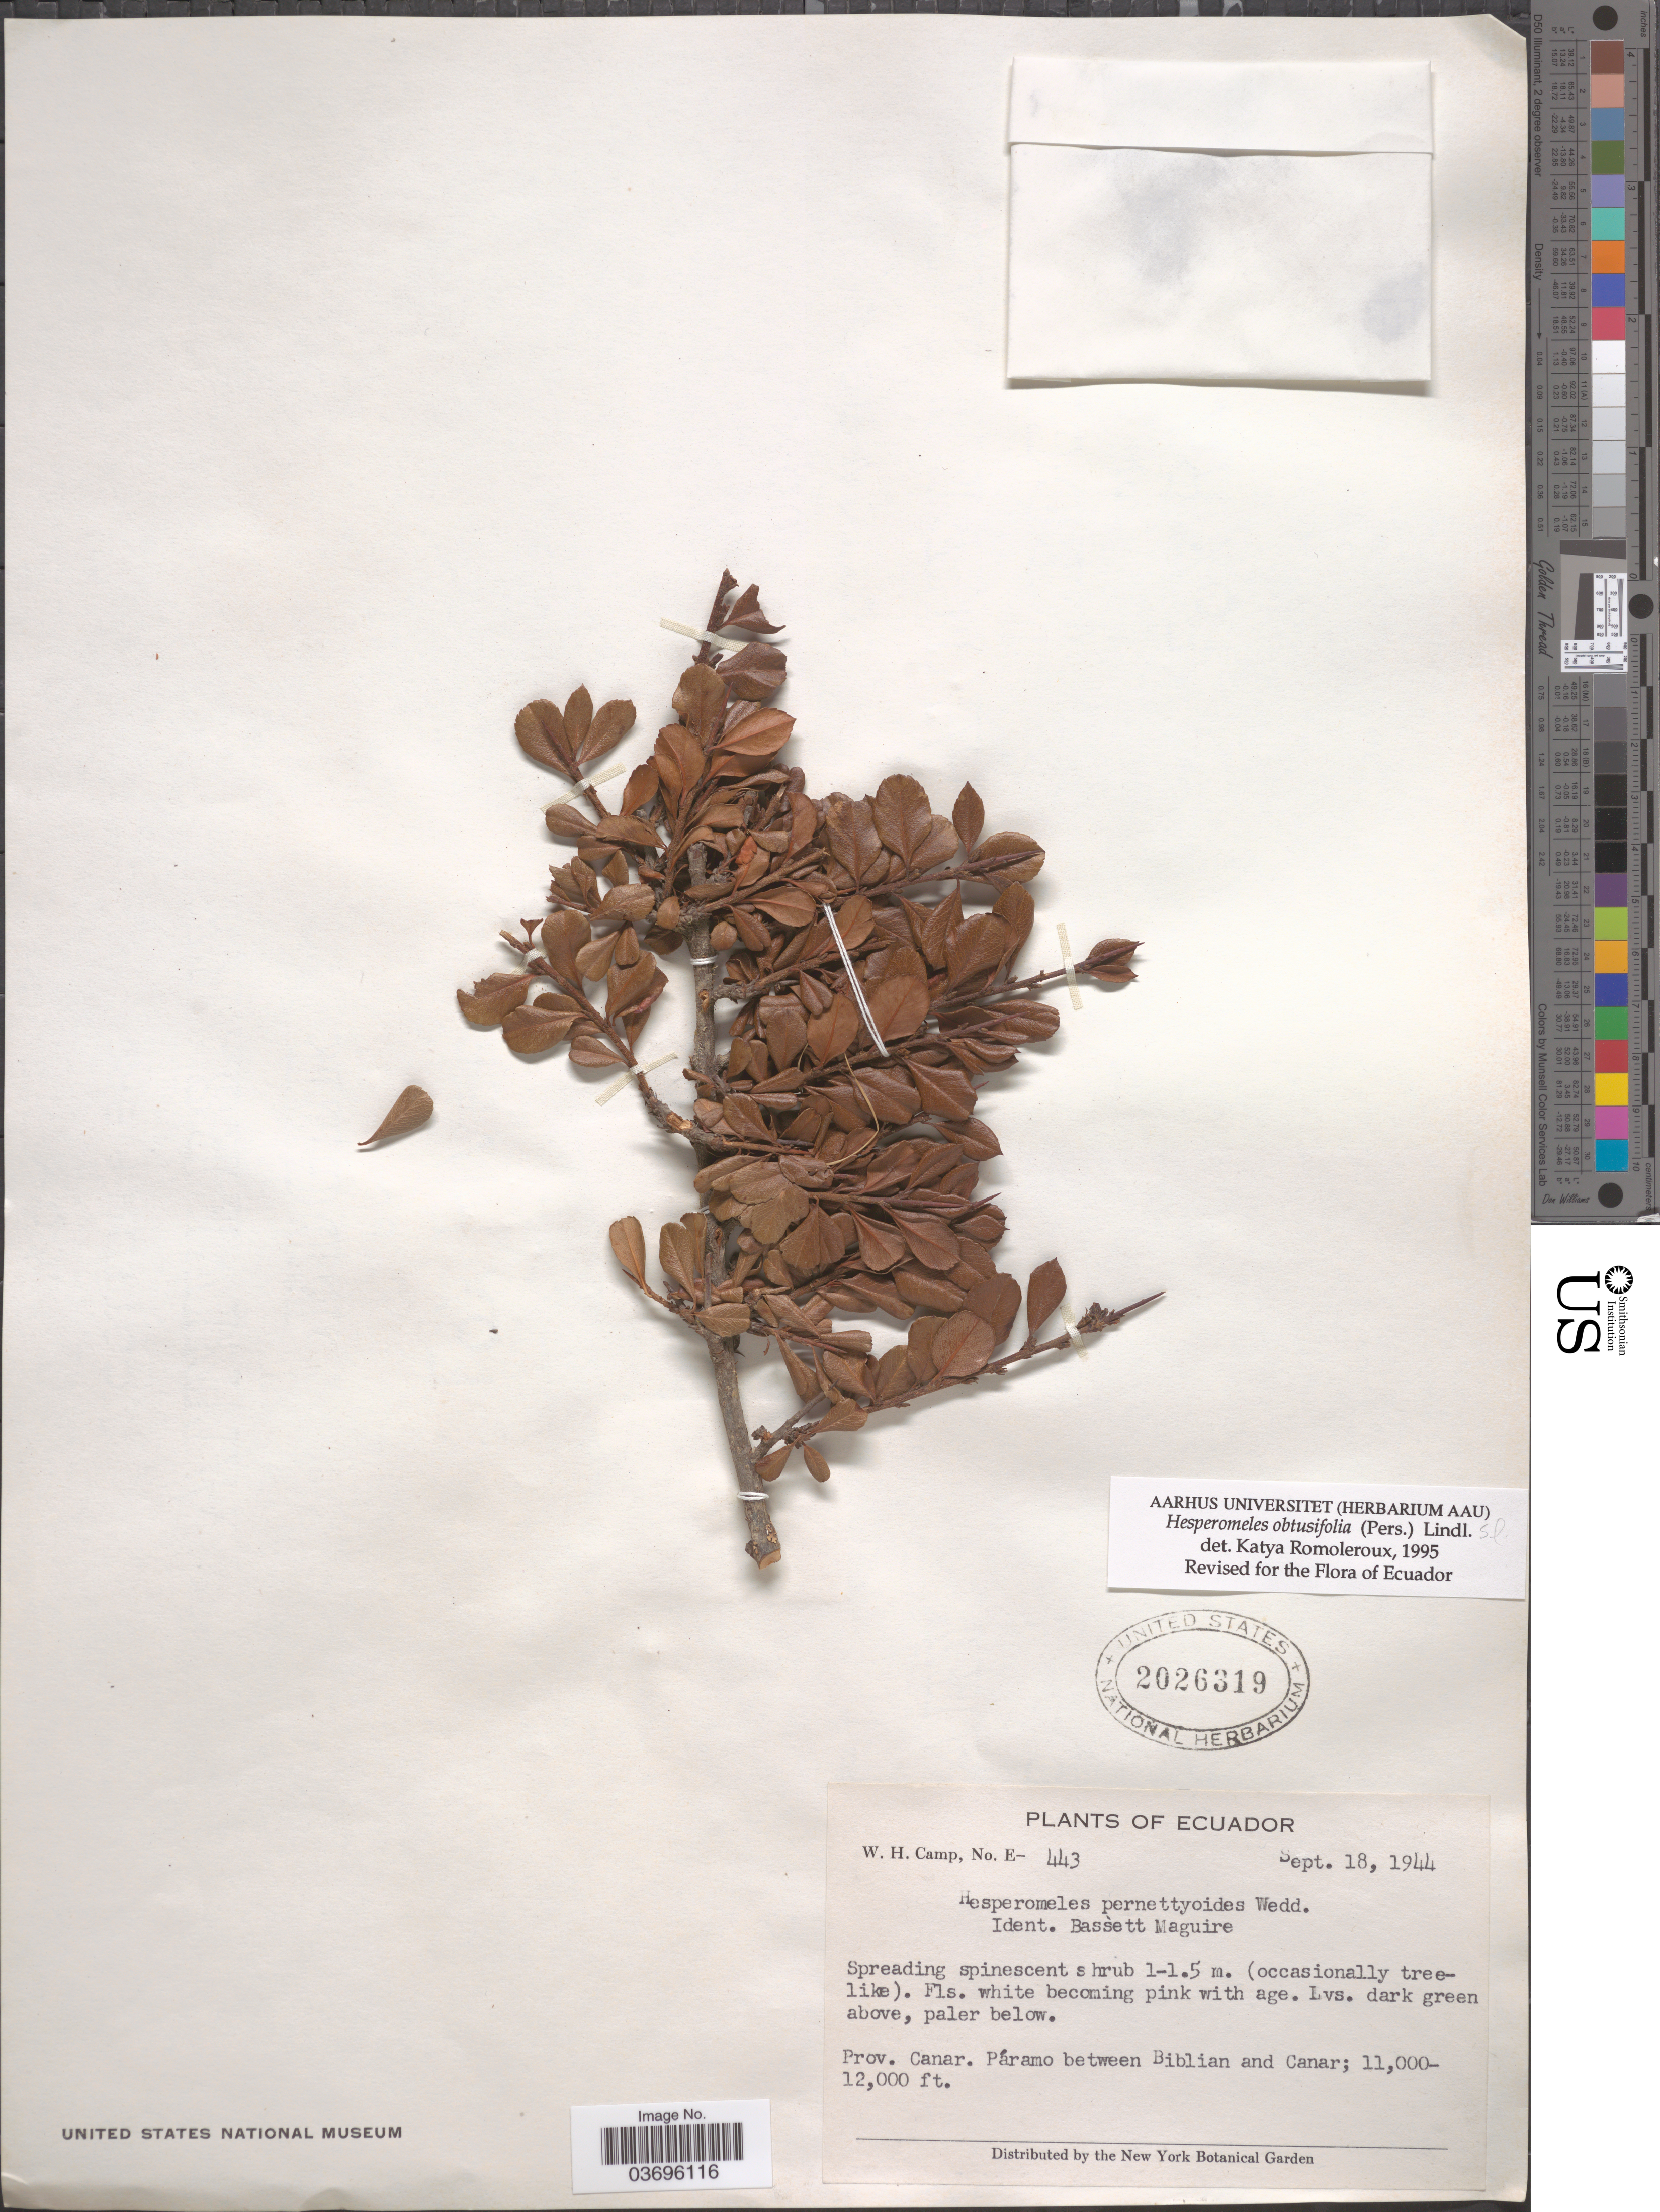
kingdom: Plantae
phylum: Tracheophyta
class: Magnoliopsida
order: Rosales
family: Rosaceae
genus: Hesperomeles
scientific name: Hesperomeles obtusifolia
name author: (Pers.) Lindl.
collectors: W. H. Camp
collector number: E-443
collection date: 1944-09-18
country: Ecuador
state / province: Cañar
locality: Prov. Canar. Páramo between Biblian and Canar.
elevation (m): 3353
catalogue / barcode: US 2026319